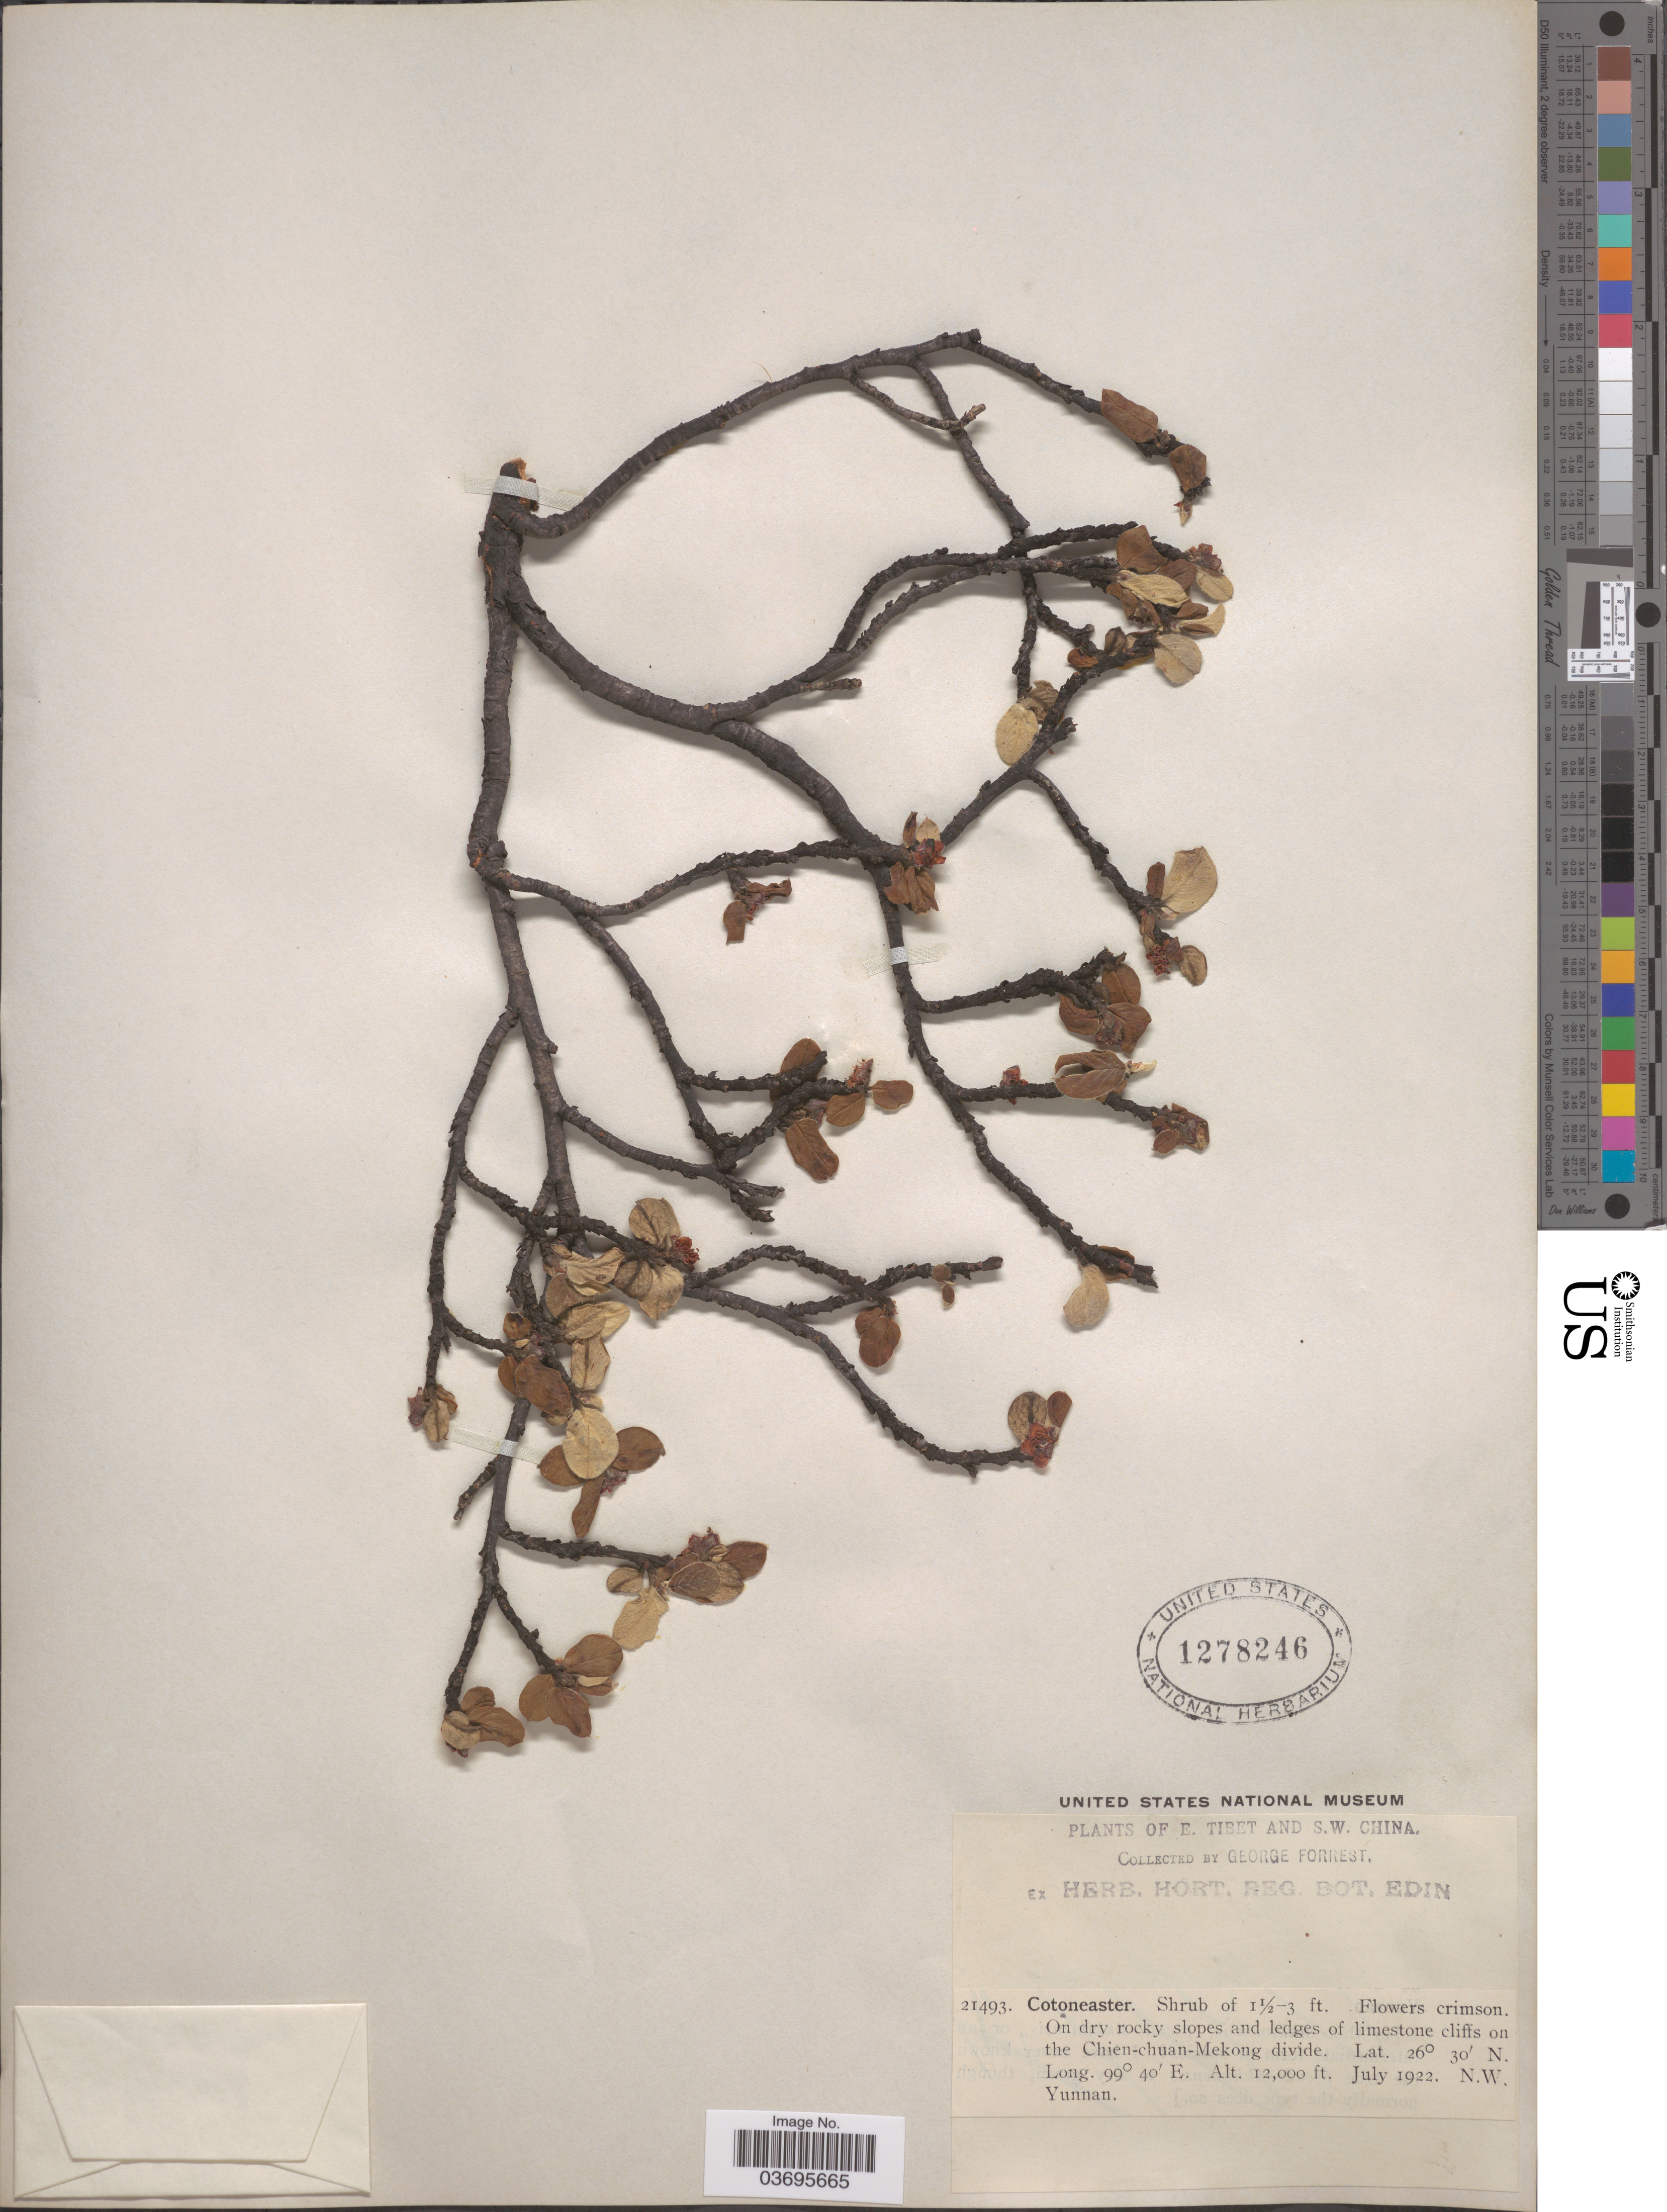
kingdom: Plantae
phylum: Tracheophyta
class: Magnoliopsida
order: Rosales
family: Rosaceae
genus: Cotoneaster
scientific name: Cotoneaster sp.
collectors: G. Forrest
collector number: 21493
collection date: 1922-07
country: China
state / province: Yunnan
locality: E. Tibet and S.W. China. On the Chien-chuan-Mekong divide. N.W. Yunnan.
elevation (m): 3658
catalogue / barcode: US 1278246